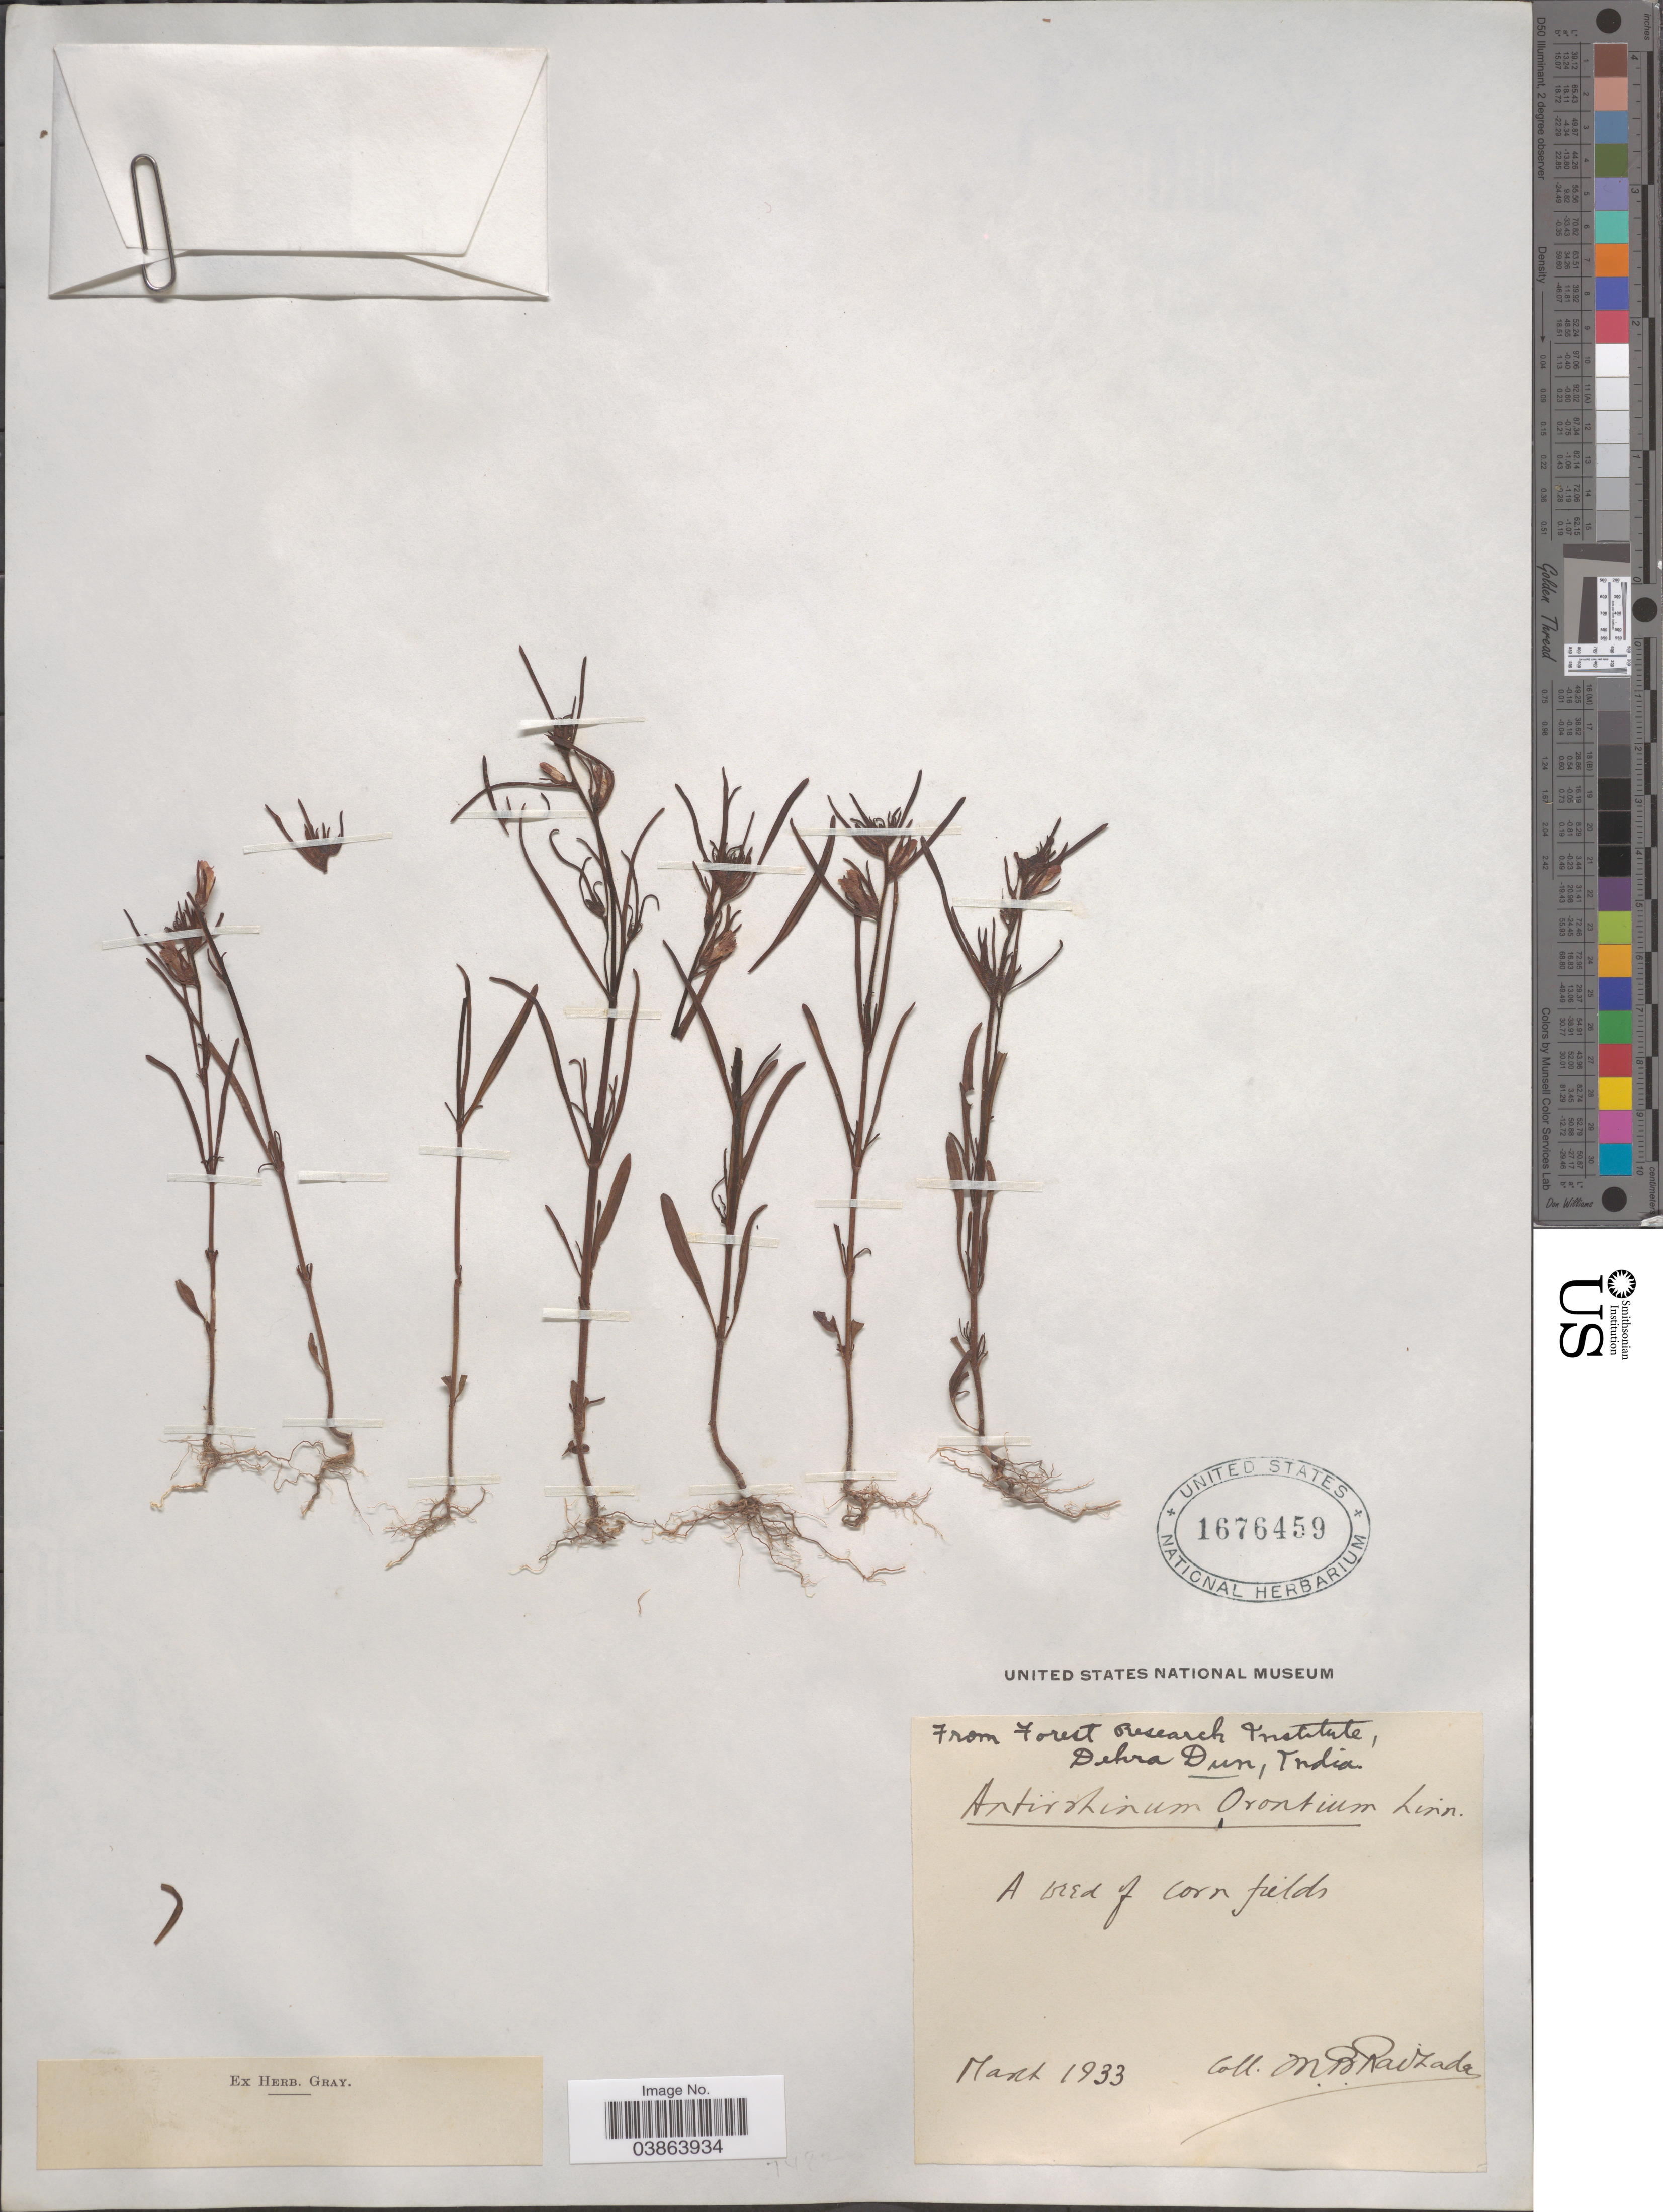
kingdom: Plantae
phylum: Tracheophyta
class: Magnoliopsida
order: Lamiales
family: Plantaginaceae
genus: Antirrhinum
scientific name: Antirrhinum orontium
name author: L.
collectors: M. Raizada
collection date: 1933-03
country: India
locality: Forest Reserach Institute, Dehra Dun.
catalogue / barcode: US 1676459